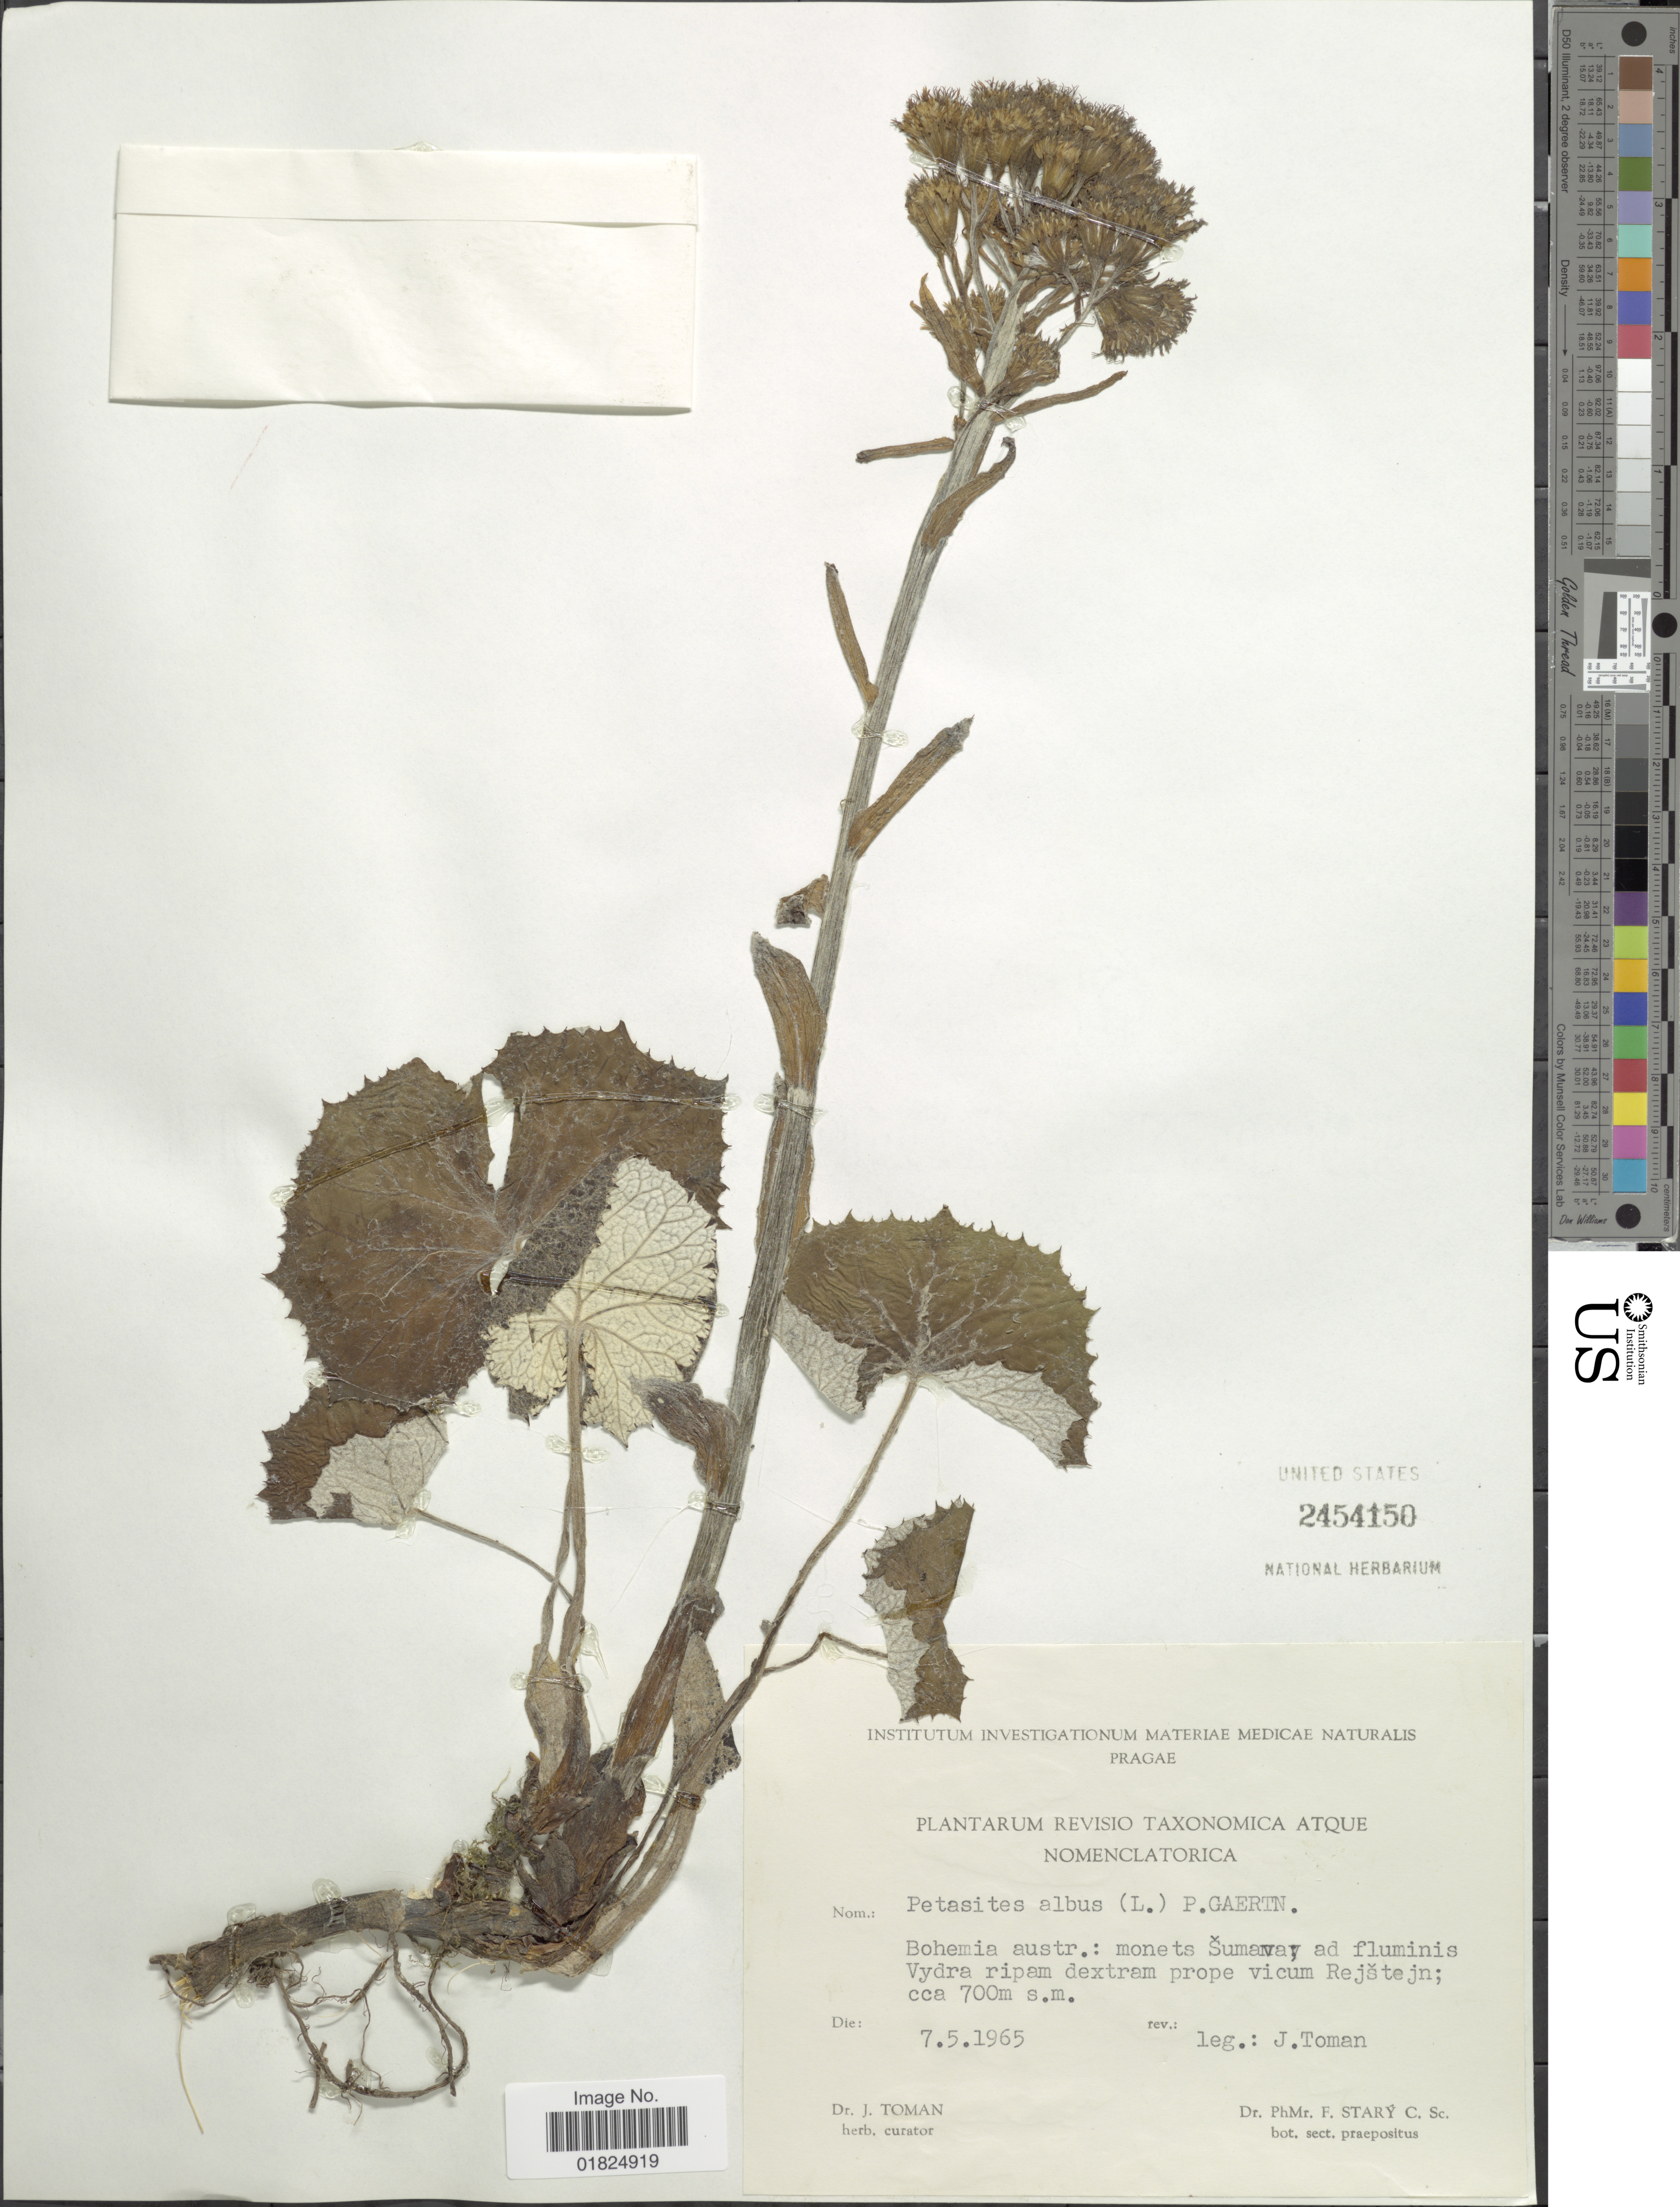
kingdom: Plantae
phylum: Tracheophyta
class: Magnoliopsida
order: Asterales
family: Asteraceae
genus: Petasites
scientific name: Petasites albus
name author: (L.) Gaertn.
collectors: J. Toman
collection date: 1965-05-07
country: Czechia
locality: Bohemia austr.: monets Sunava; ad fluminis Vydra ripam dextram prope vicum Rejstejn;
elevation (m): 700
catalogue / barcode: US 2454150